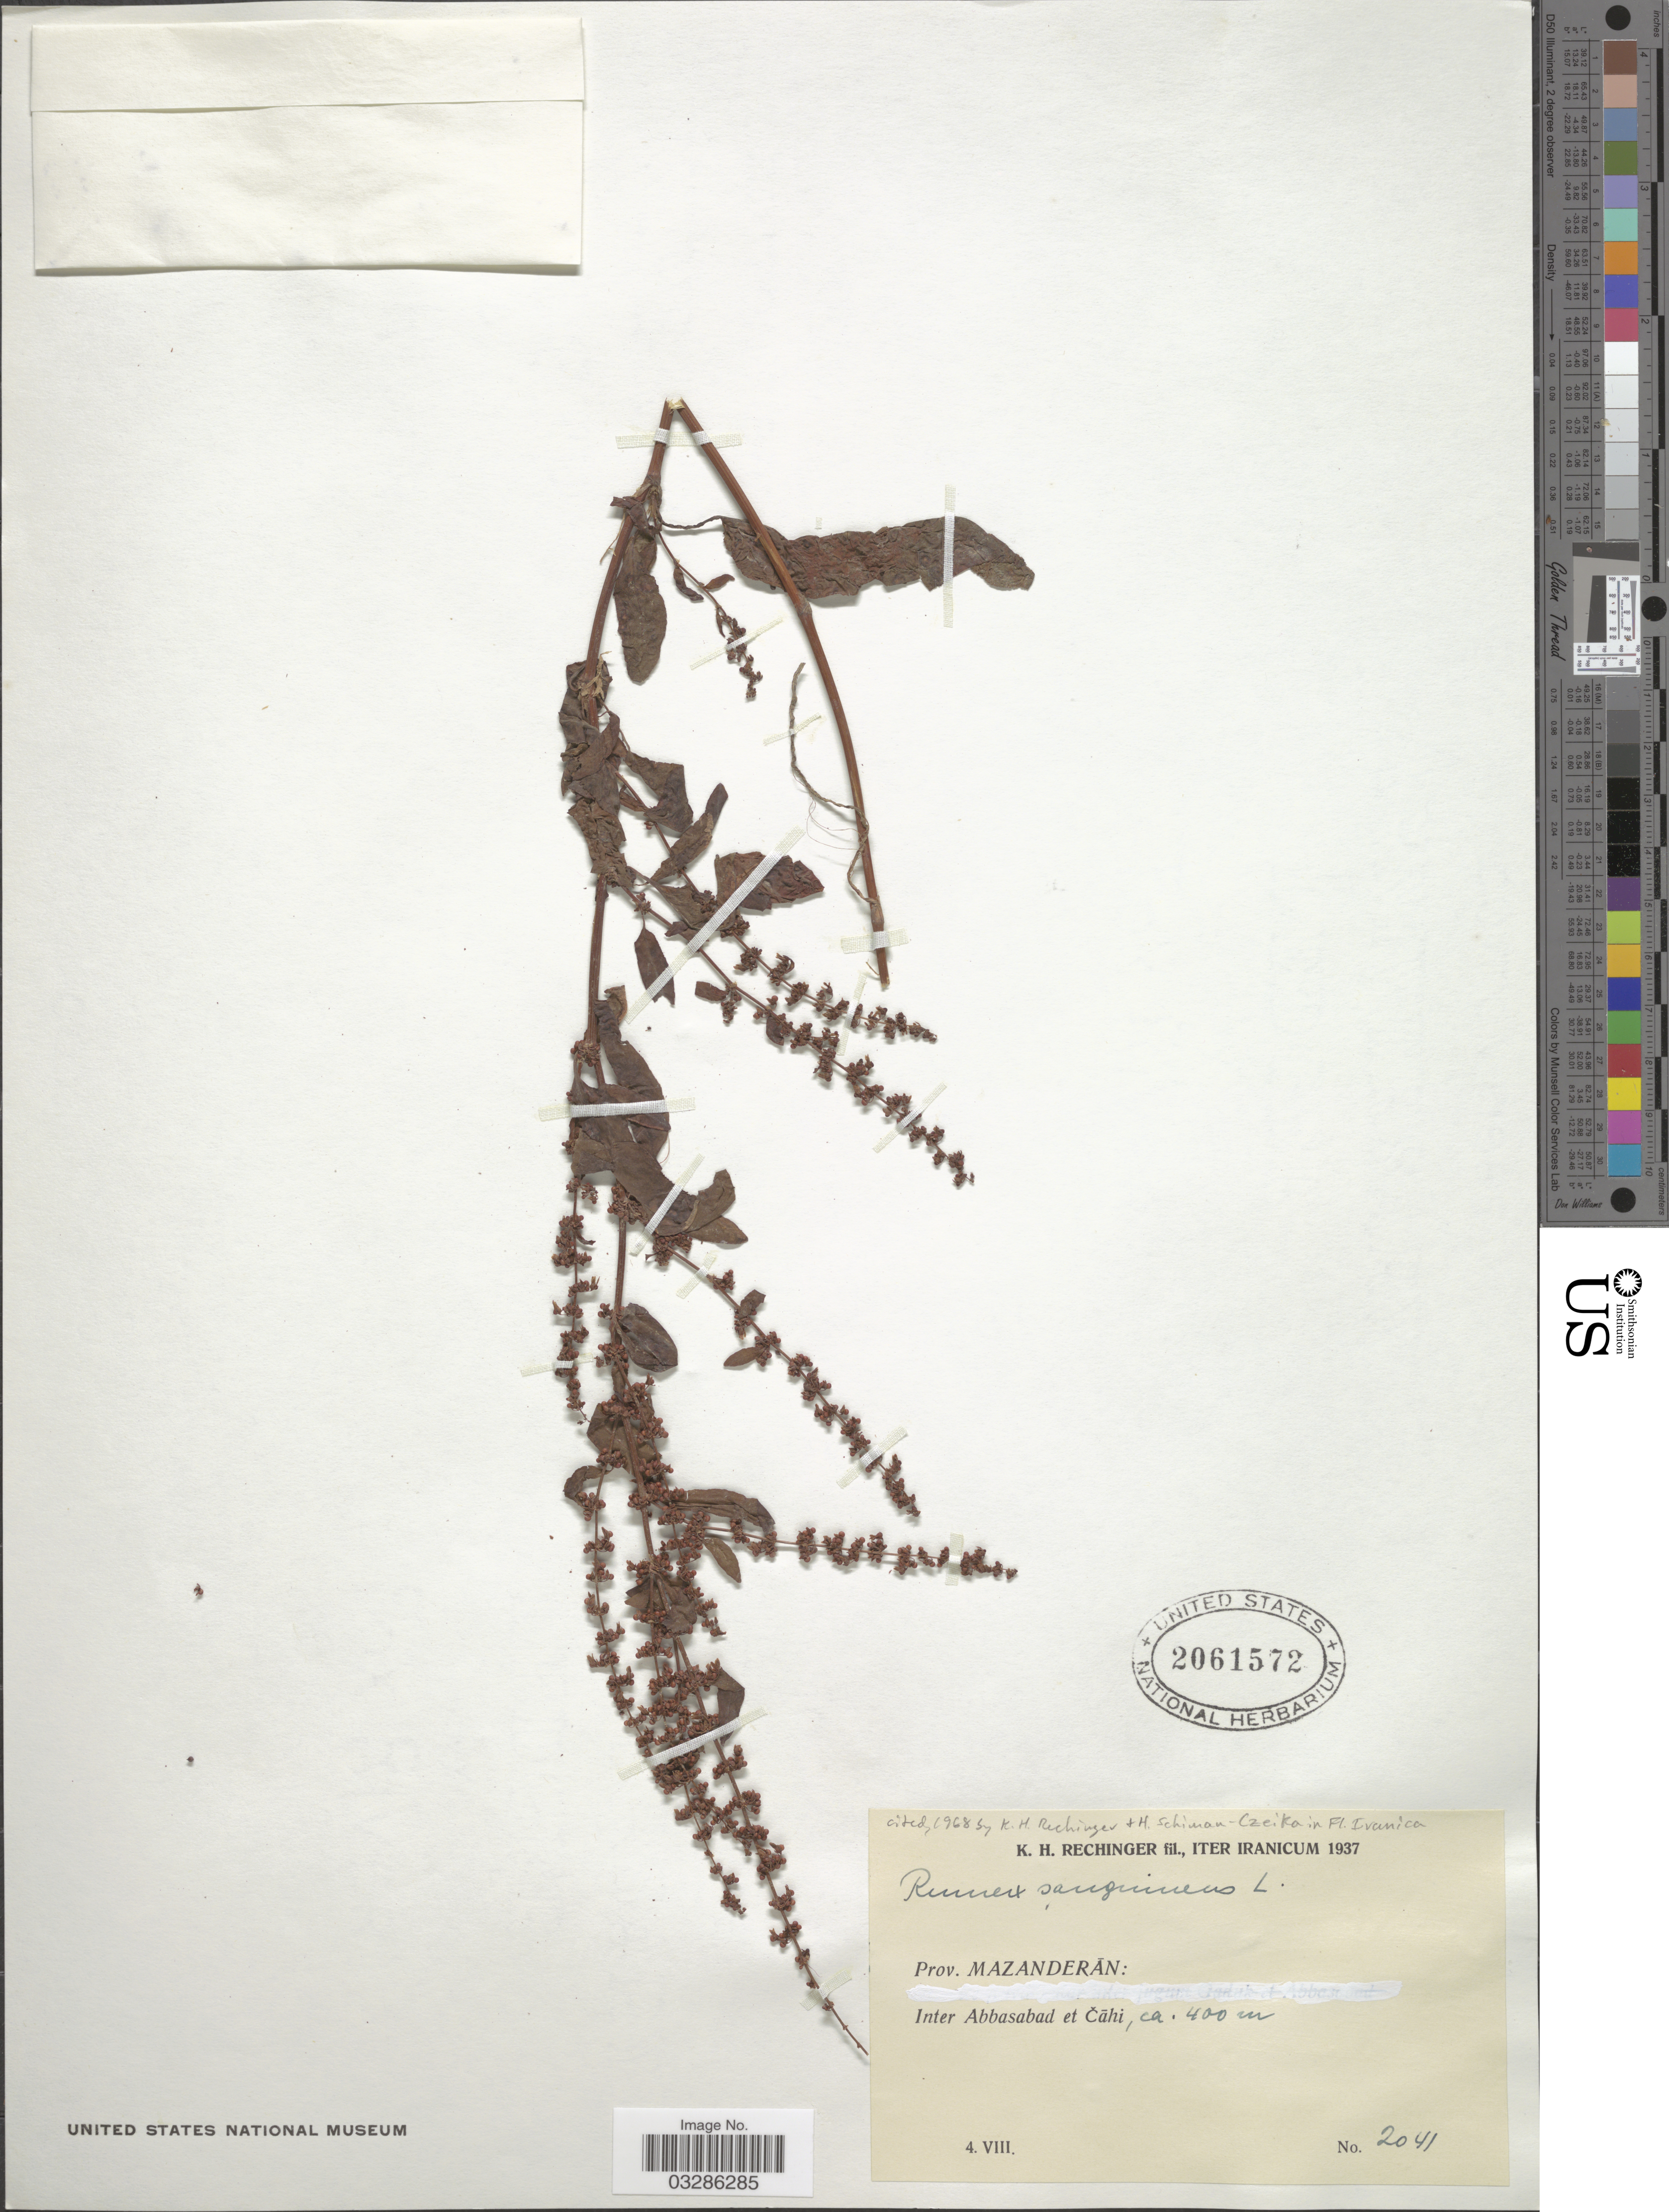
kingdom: Plantae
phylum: Tracheophyta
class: Magnoliopsida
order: Caryophyllales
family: Polygonaceae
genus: Rumex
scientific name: Rumex sanguineus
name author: L.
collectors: K. H. Rechinger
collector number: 2041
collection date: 1937-08-04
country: Iran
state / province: Mazandaran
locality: Inter Abbasabad et Čāhi.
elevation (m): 400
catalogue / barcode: US 2061572